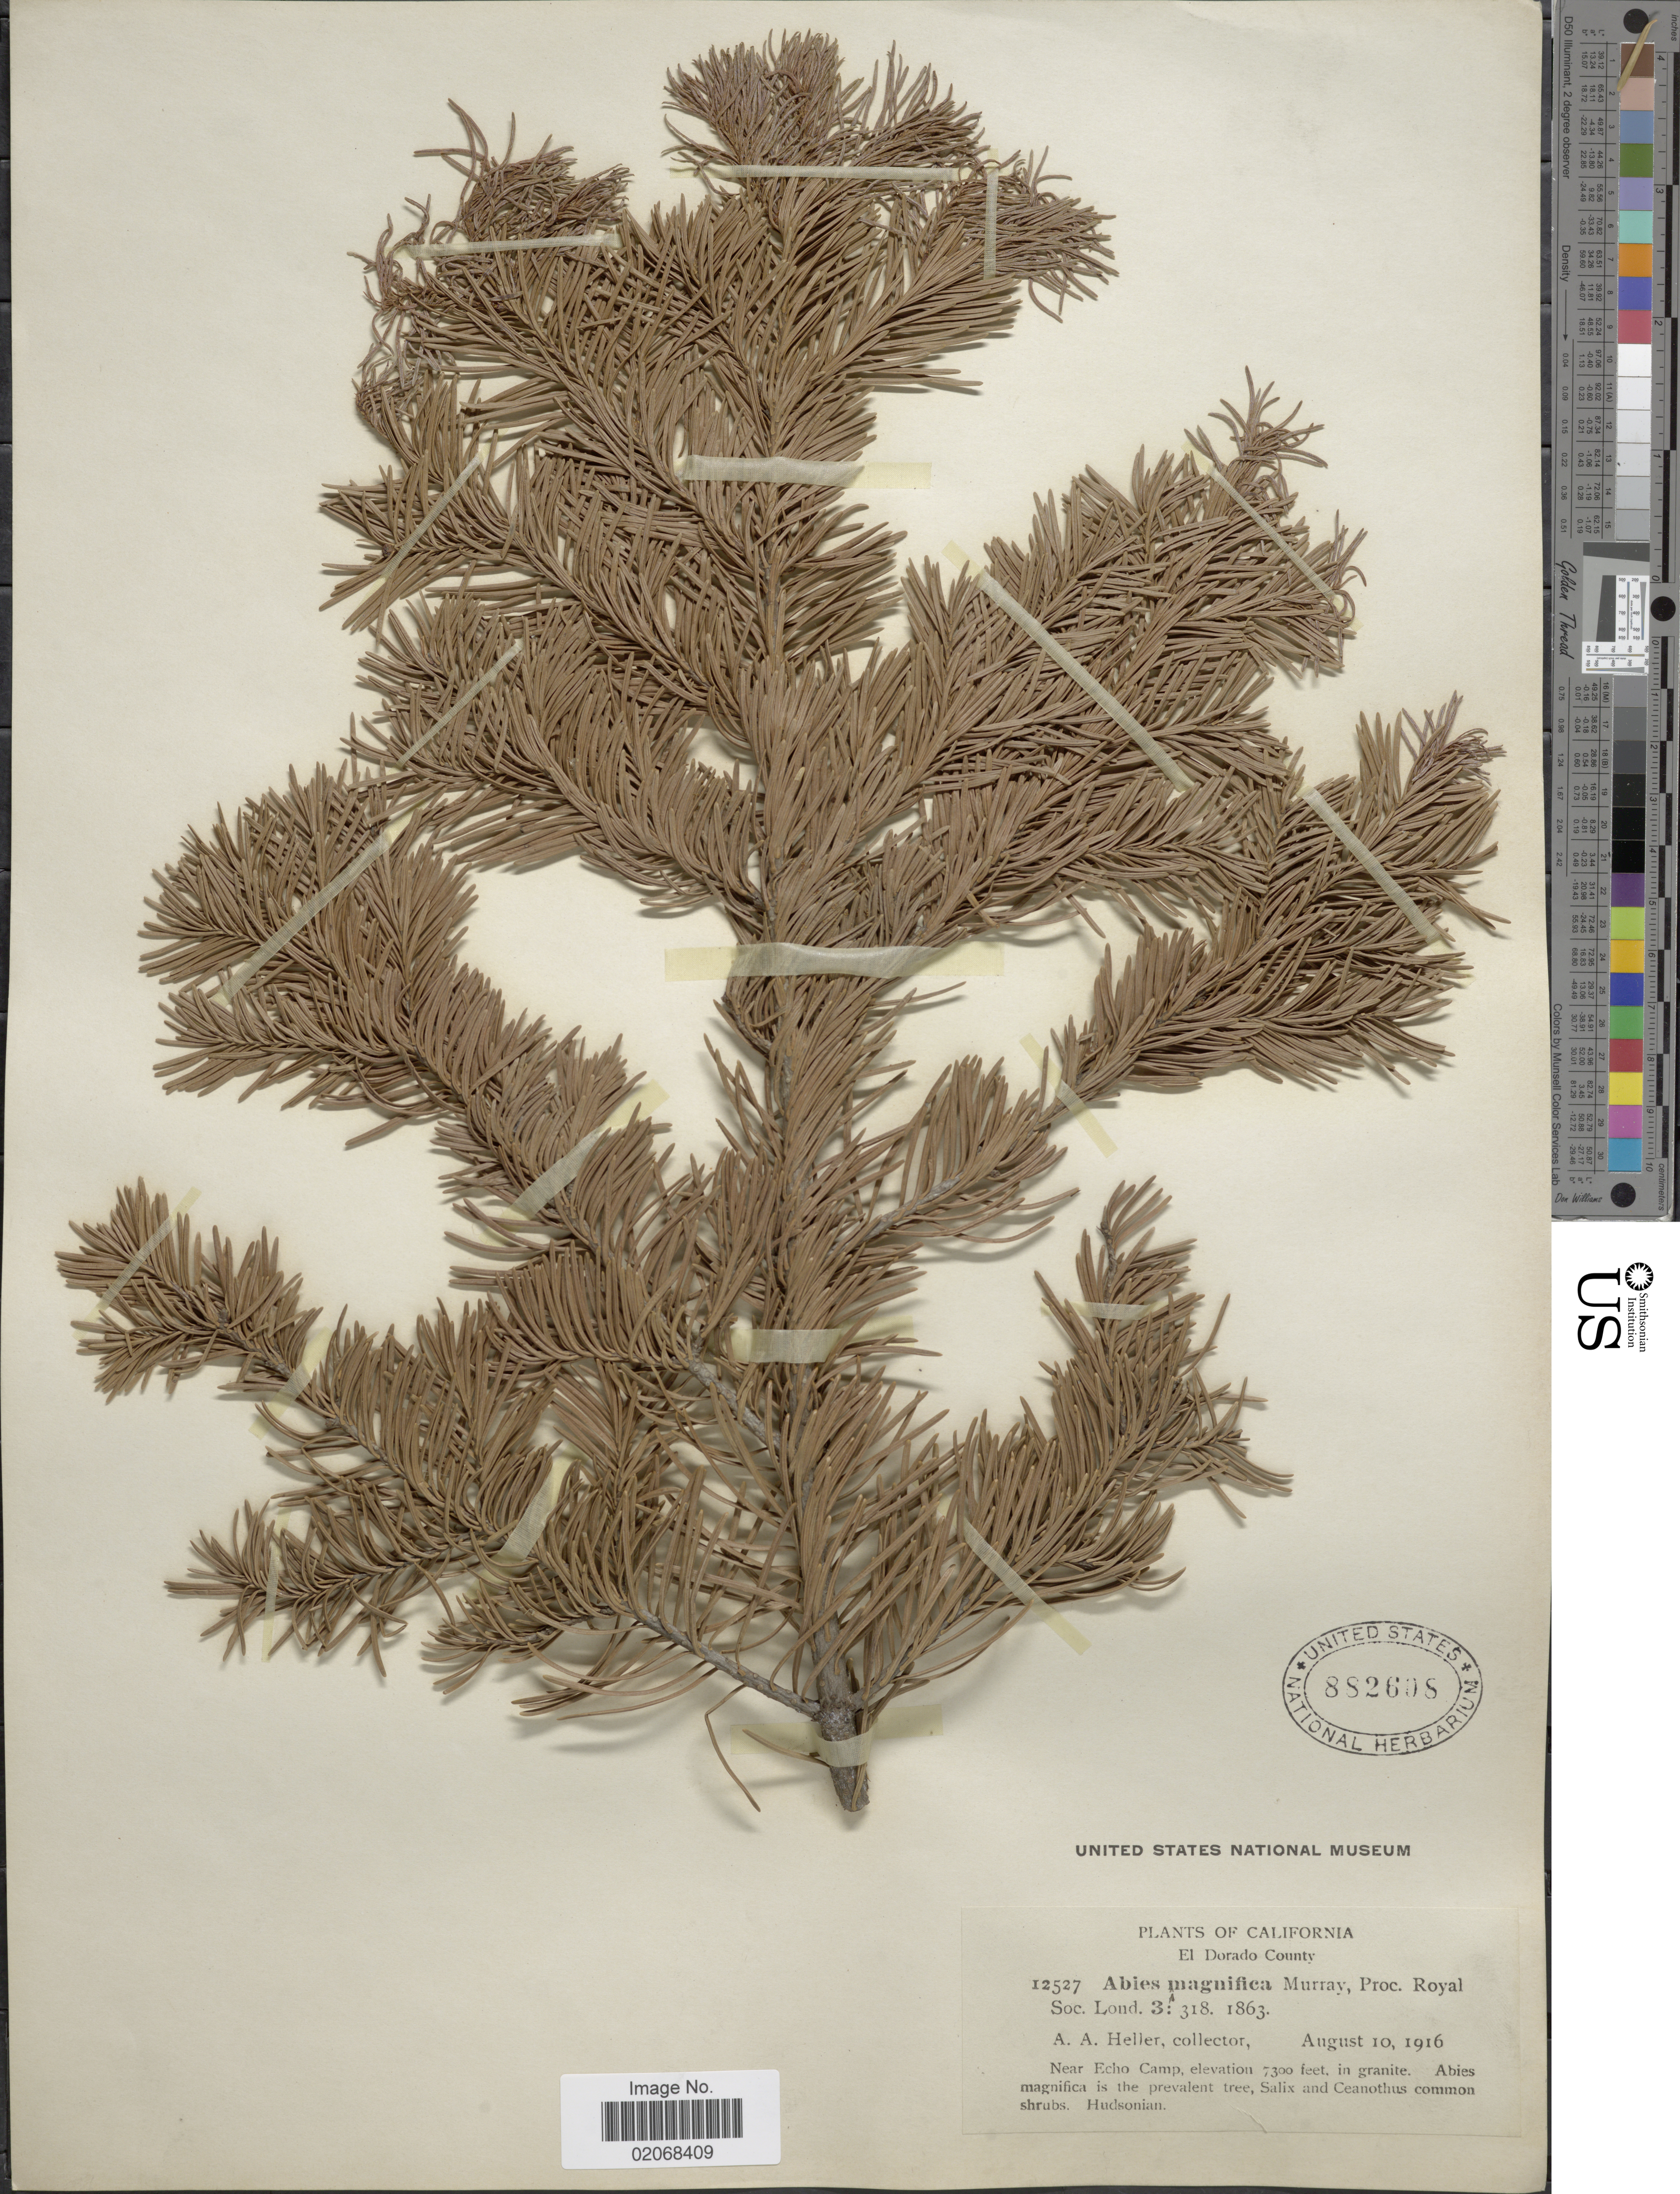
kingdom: Plantae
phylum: Tracheophyta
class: Pinopsida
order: Pinales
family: Pinaceae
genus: Abies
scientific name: Abies magnifica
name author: A. Murray bis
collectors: A. A. Heller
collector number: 12527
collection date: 1916-08-10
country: United States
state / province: California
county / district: El Dorado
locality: El Dorado County, Near Echo Camp, in granite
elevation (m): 2225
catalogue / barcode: US 882608